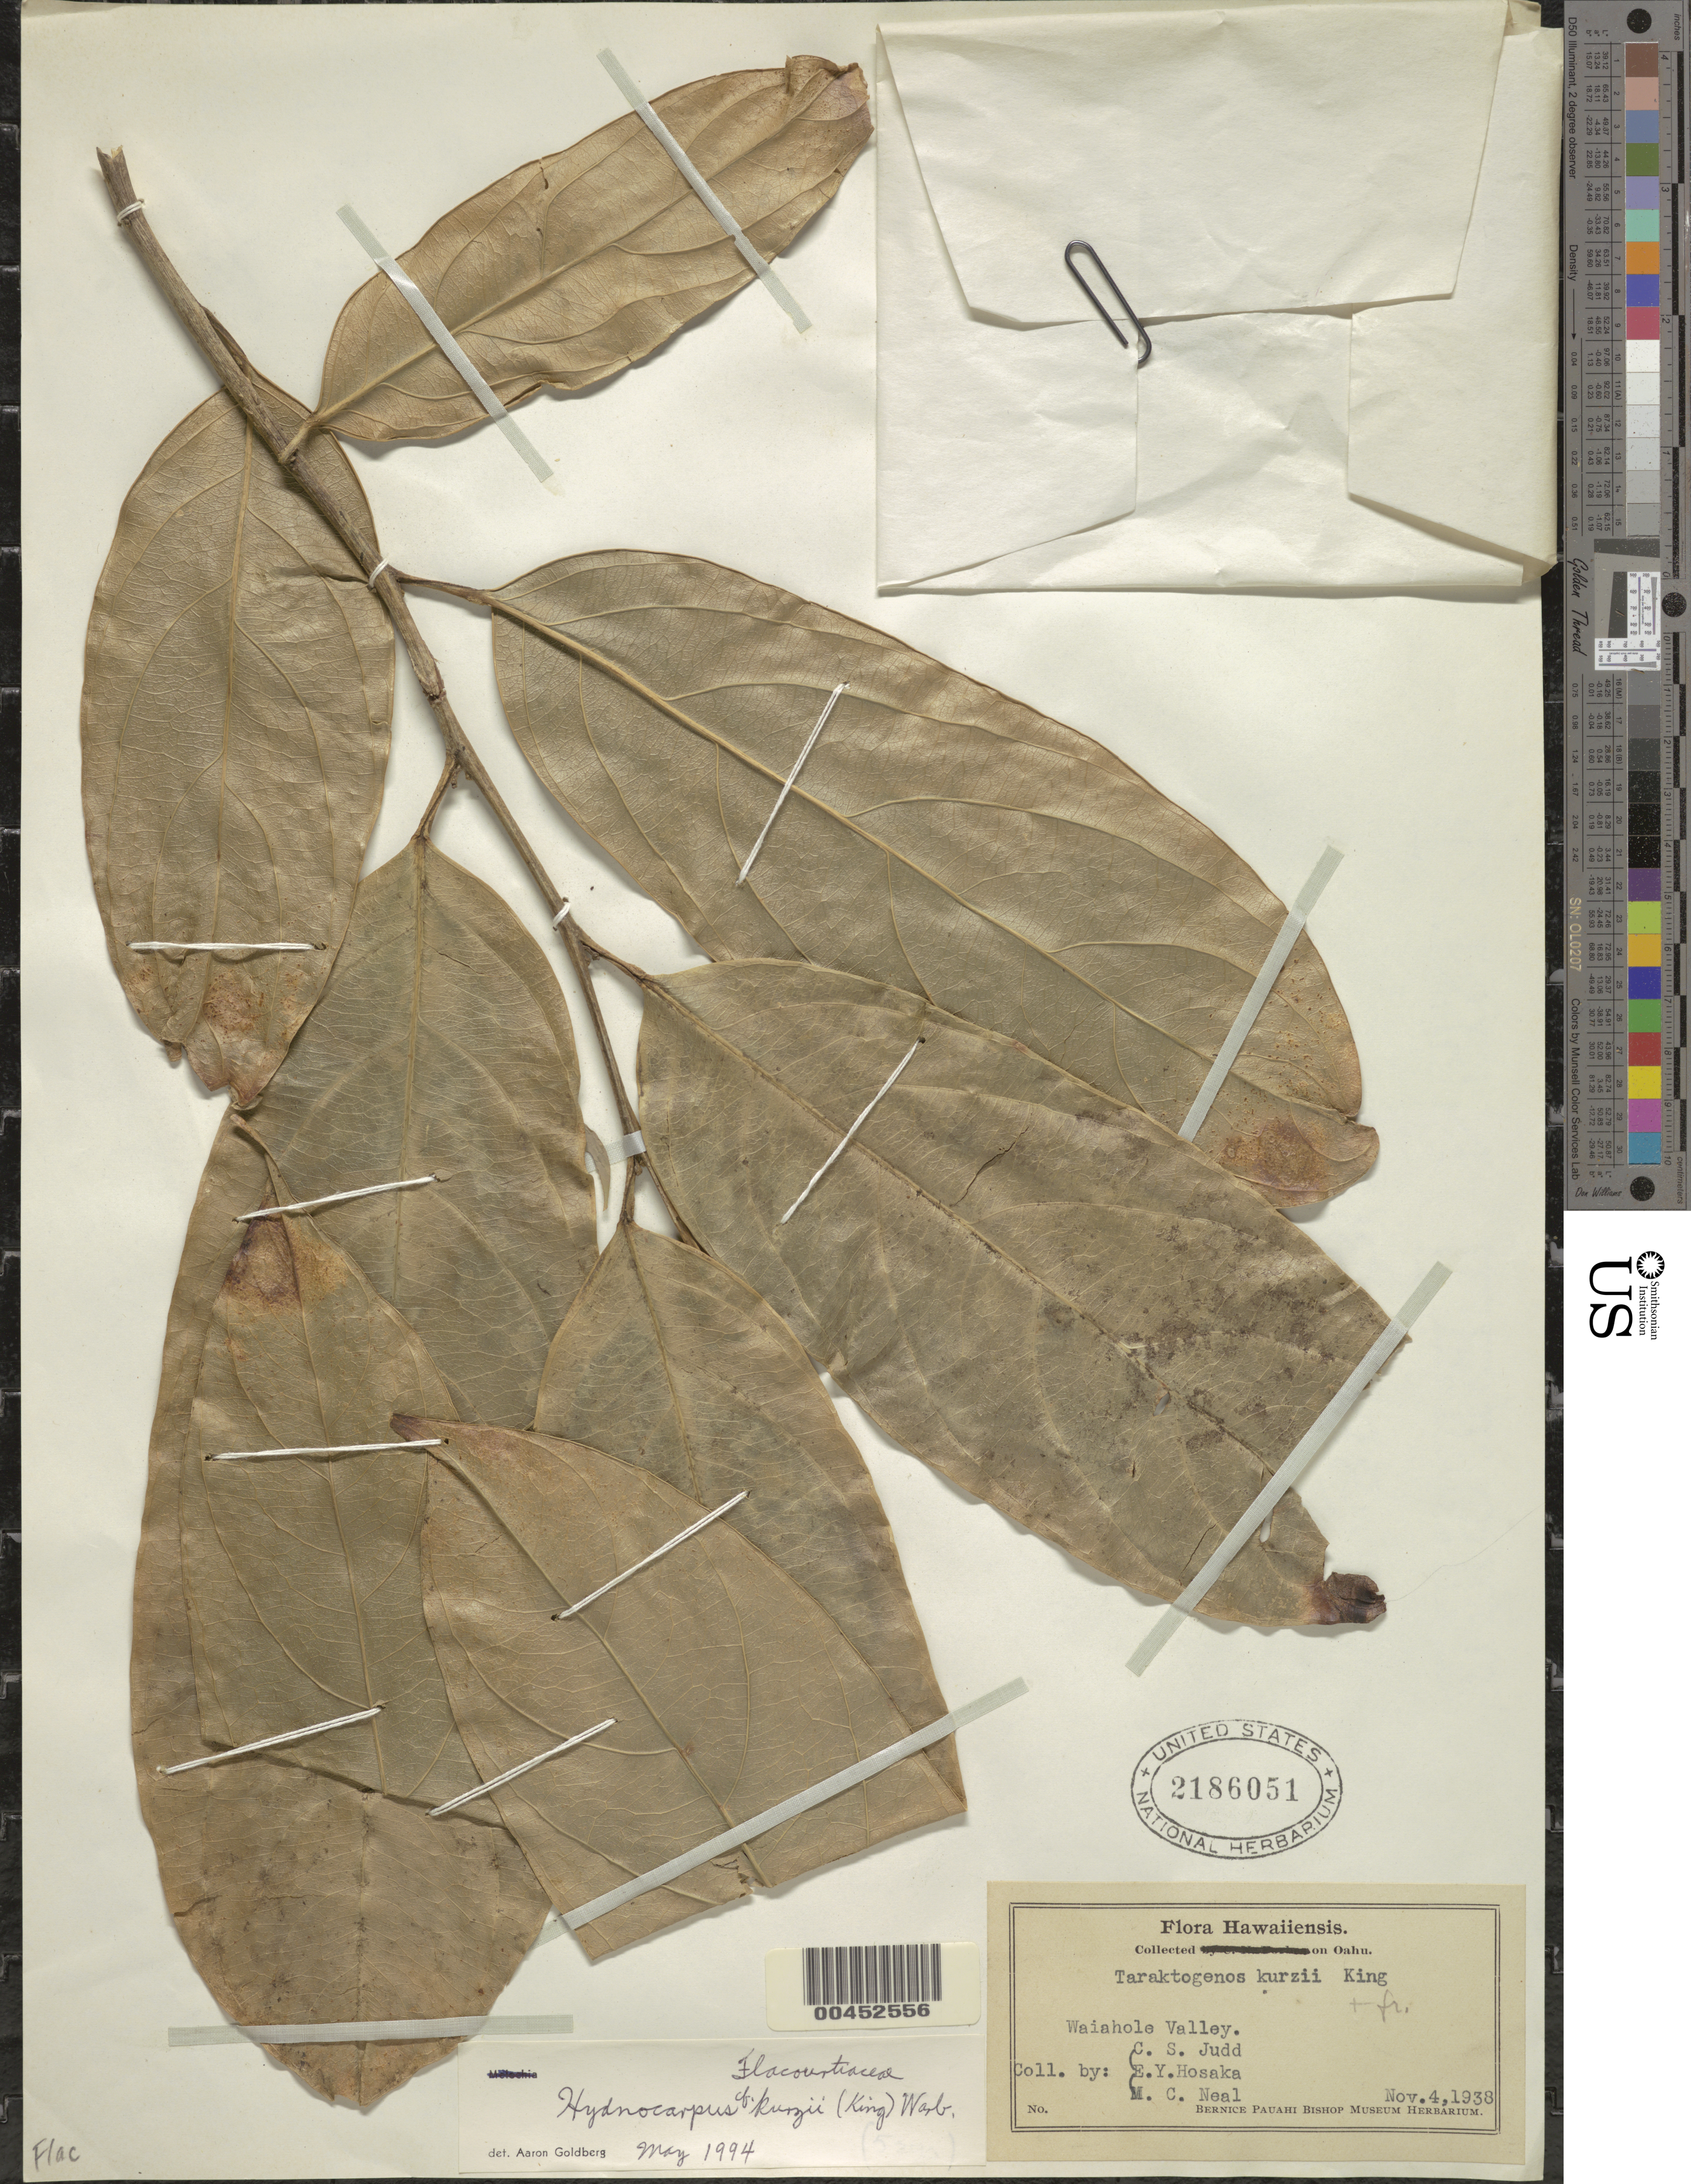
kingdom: Plantae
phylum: Tracheophyta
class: Magnoliopsida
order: Malpighiales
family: Achariaceae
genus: Hydnocarpus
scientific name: Hydnocarpus kurzii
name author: (King) Warb.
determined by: Goldberg, Aaron, (US), NMNH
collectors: C. Judd, E. Y. Hosaka & W. Ning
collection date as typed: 4 Nov 1938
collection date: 1938-11-04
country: United States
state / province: Hawaii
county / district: Honolulu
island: Oahu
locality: Waiahole Valley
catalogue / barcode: US 2186051